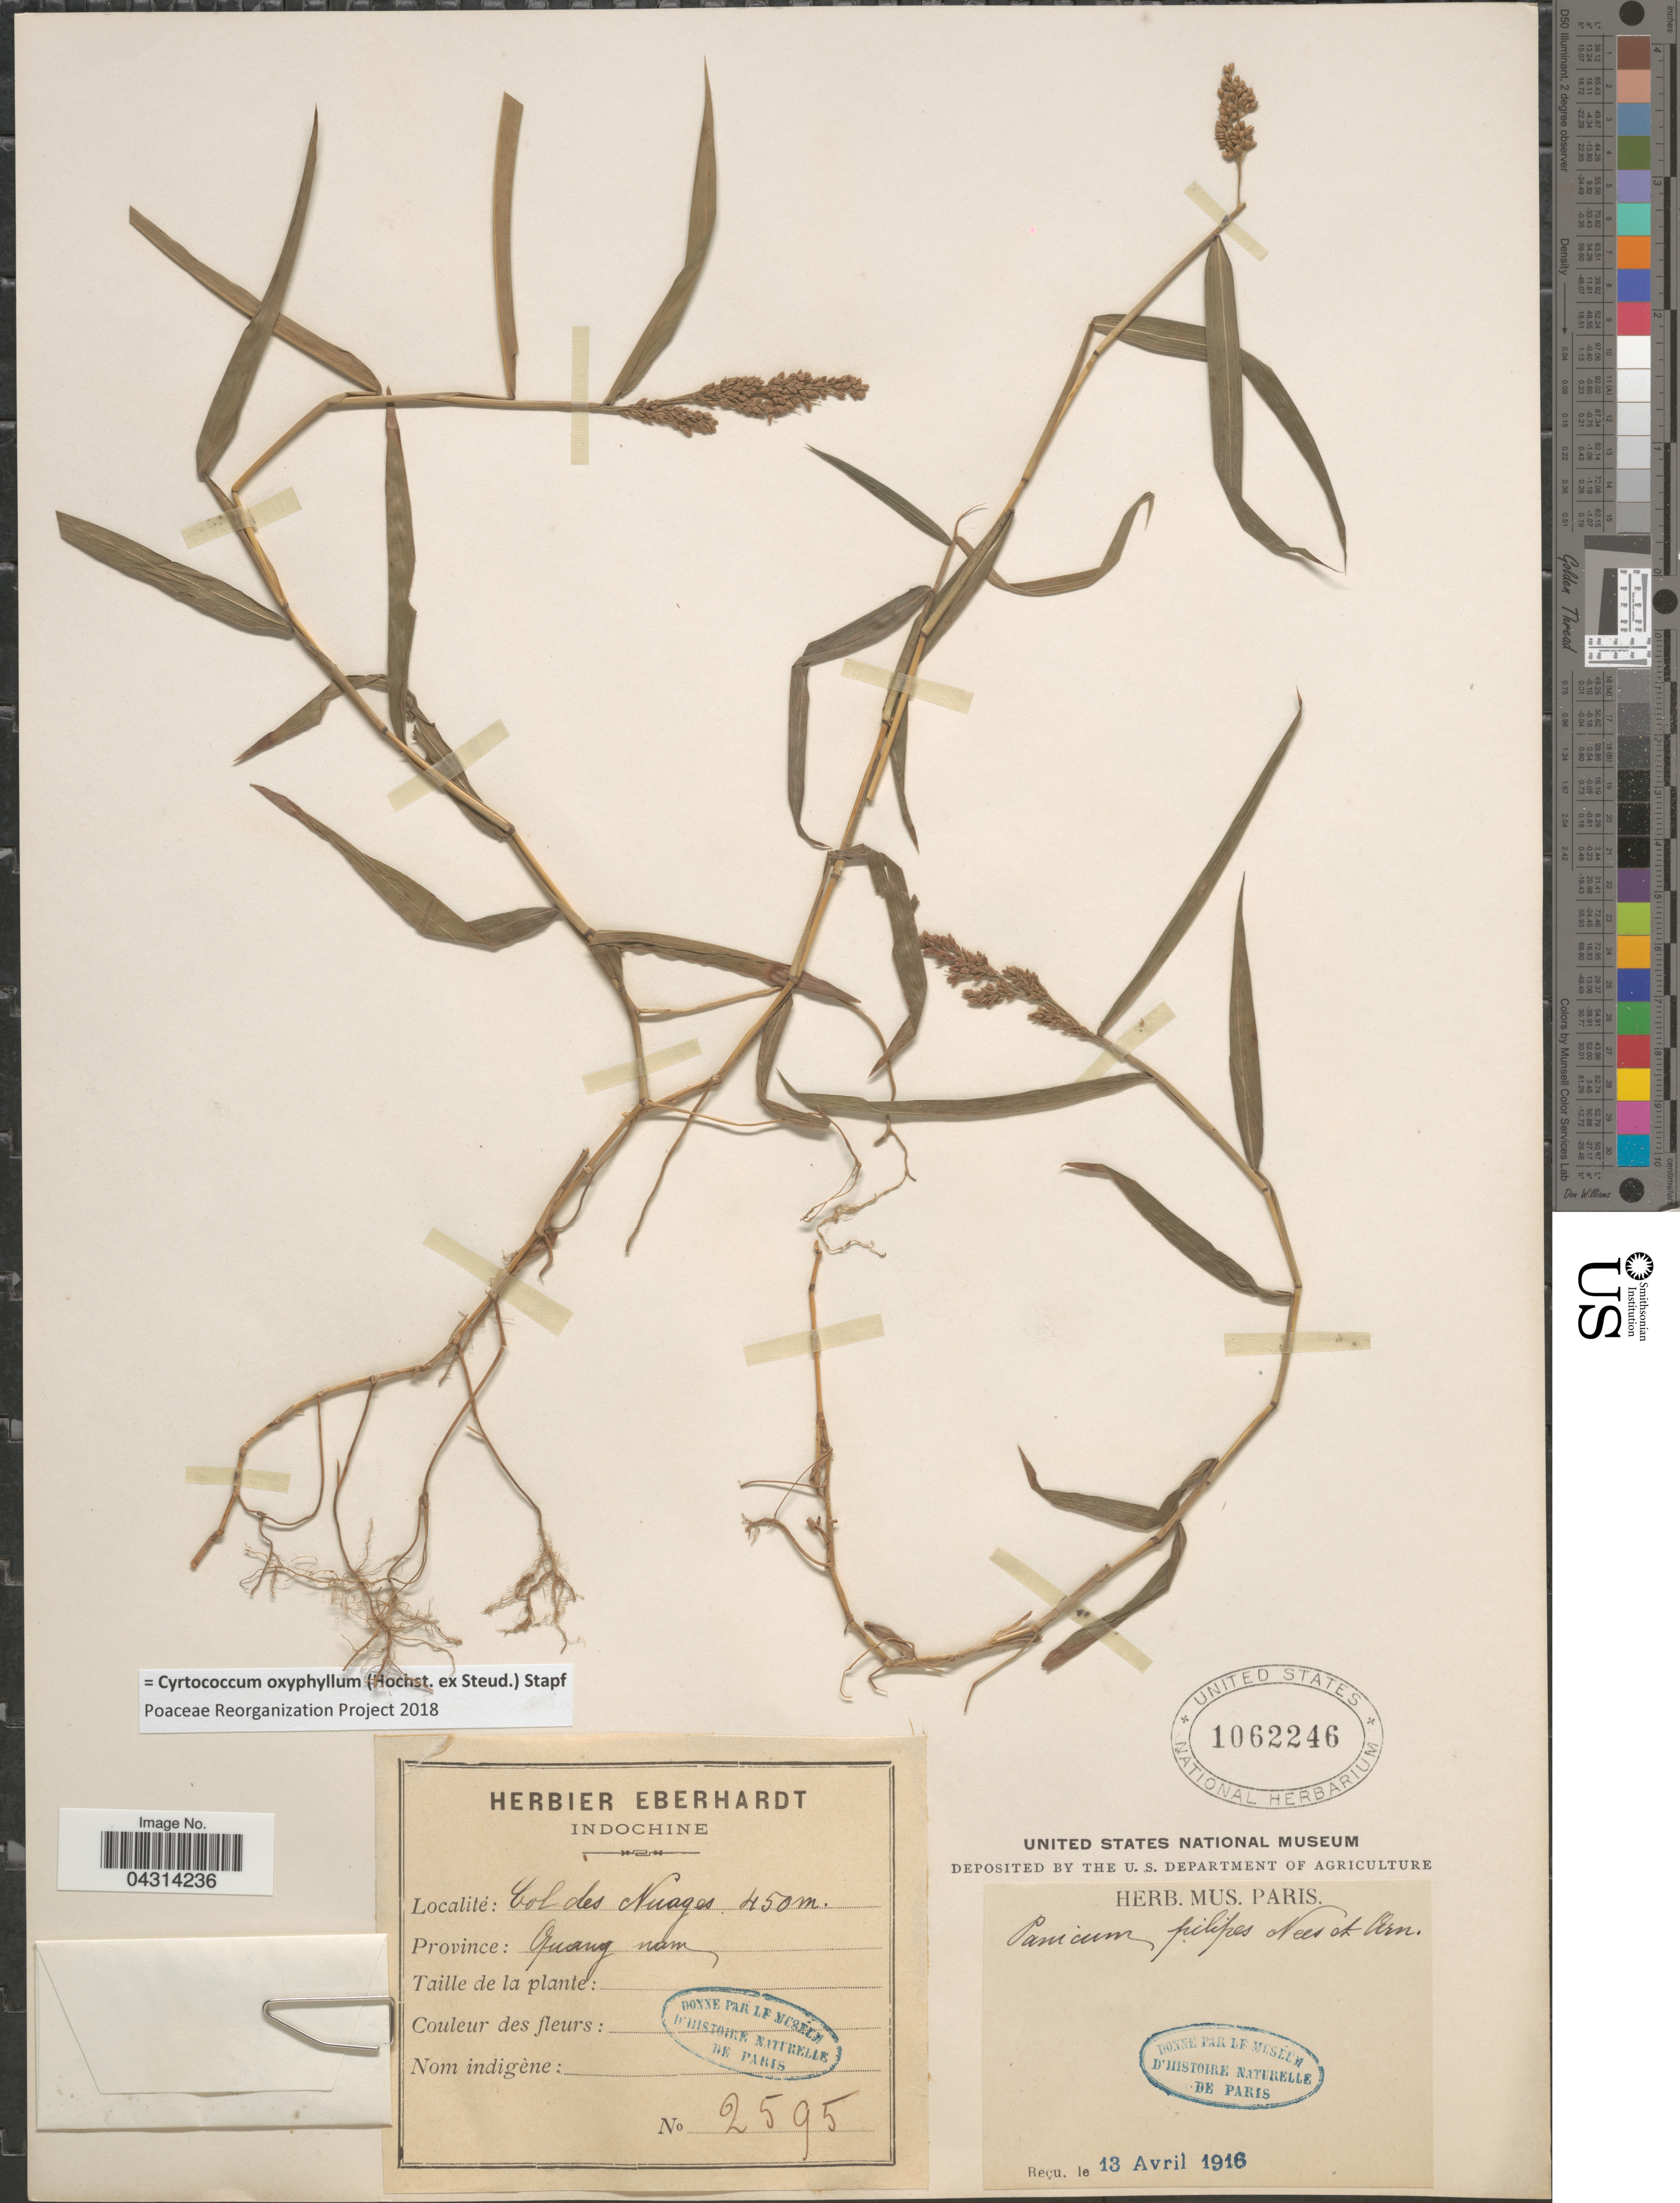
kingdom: Plantae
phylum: Tracheophyta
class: Liliopsida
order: Poales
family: Poaceae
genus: Cyrtococcum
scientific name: Cyrtococcum oxyphyllum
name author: (Steud.) Stapf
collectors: ex herb. Eberhardt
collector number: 2595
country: Vietnam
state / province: Quang Nam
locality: Col des Nuages.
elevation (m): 450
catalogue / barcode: US 1062246